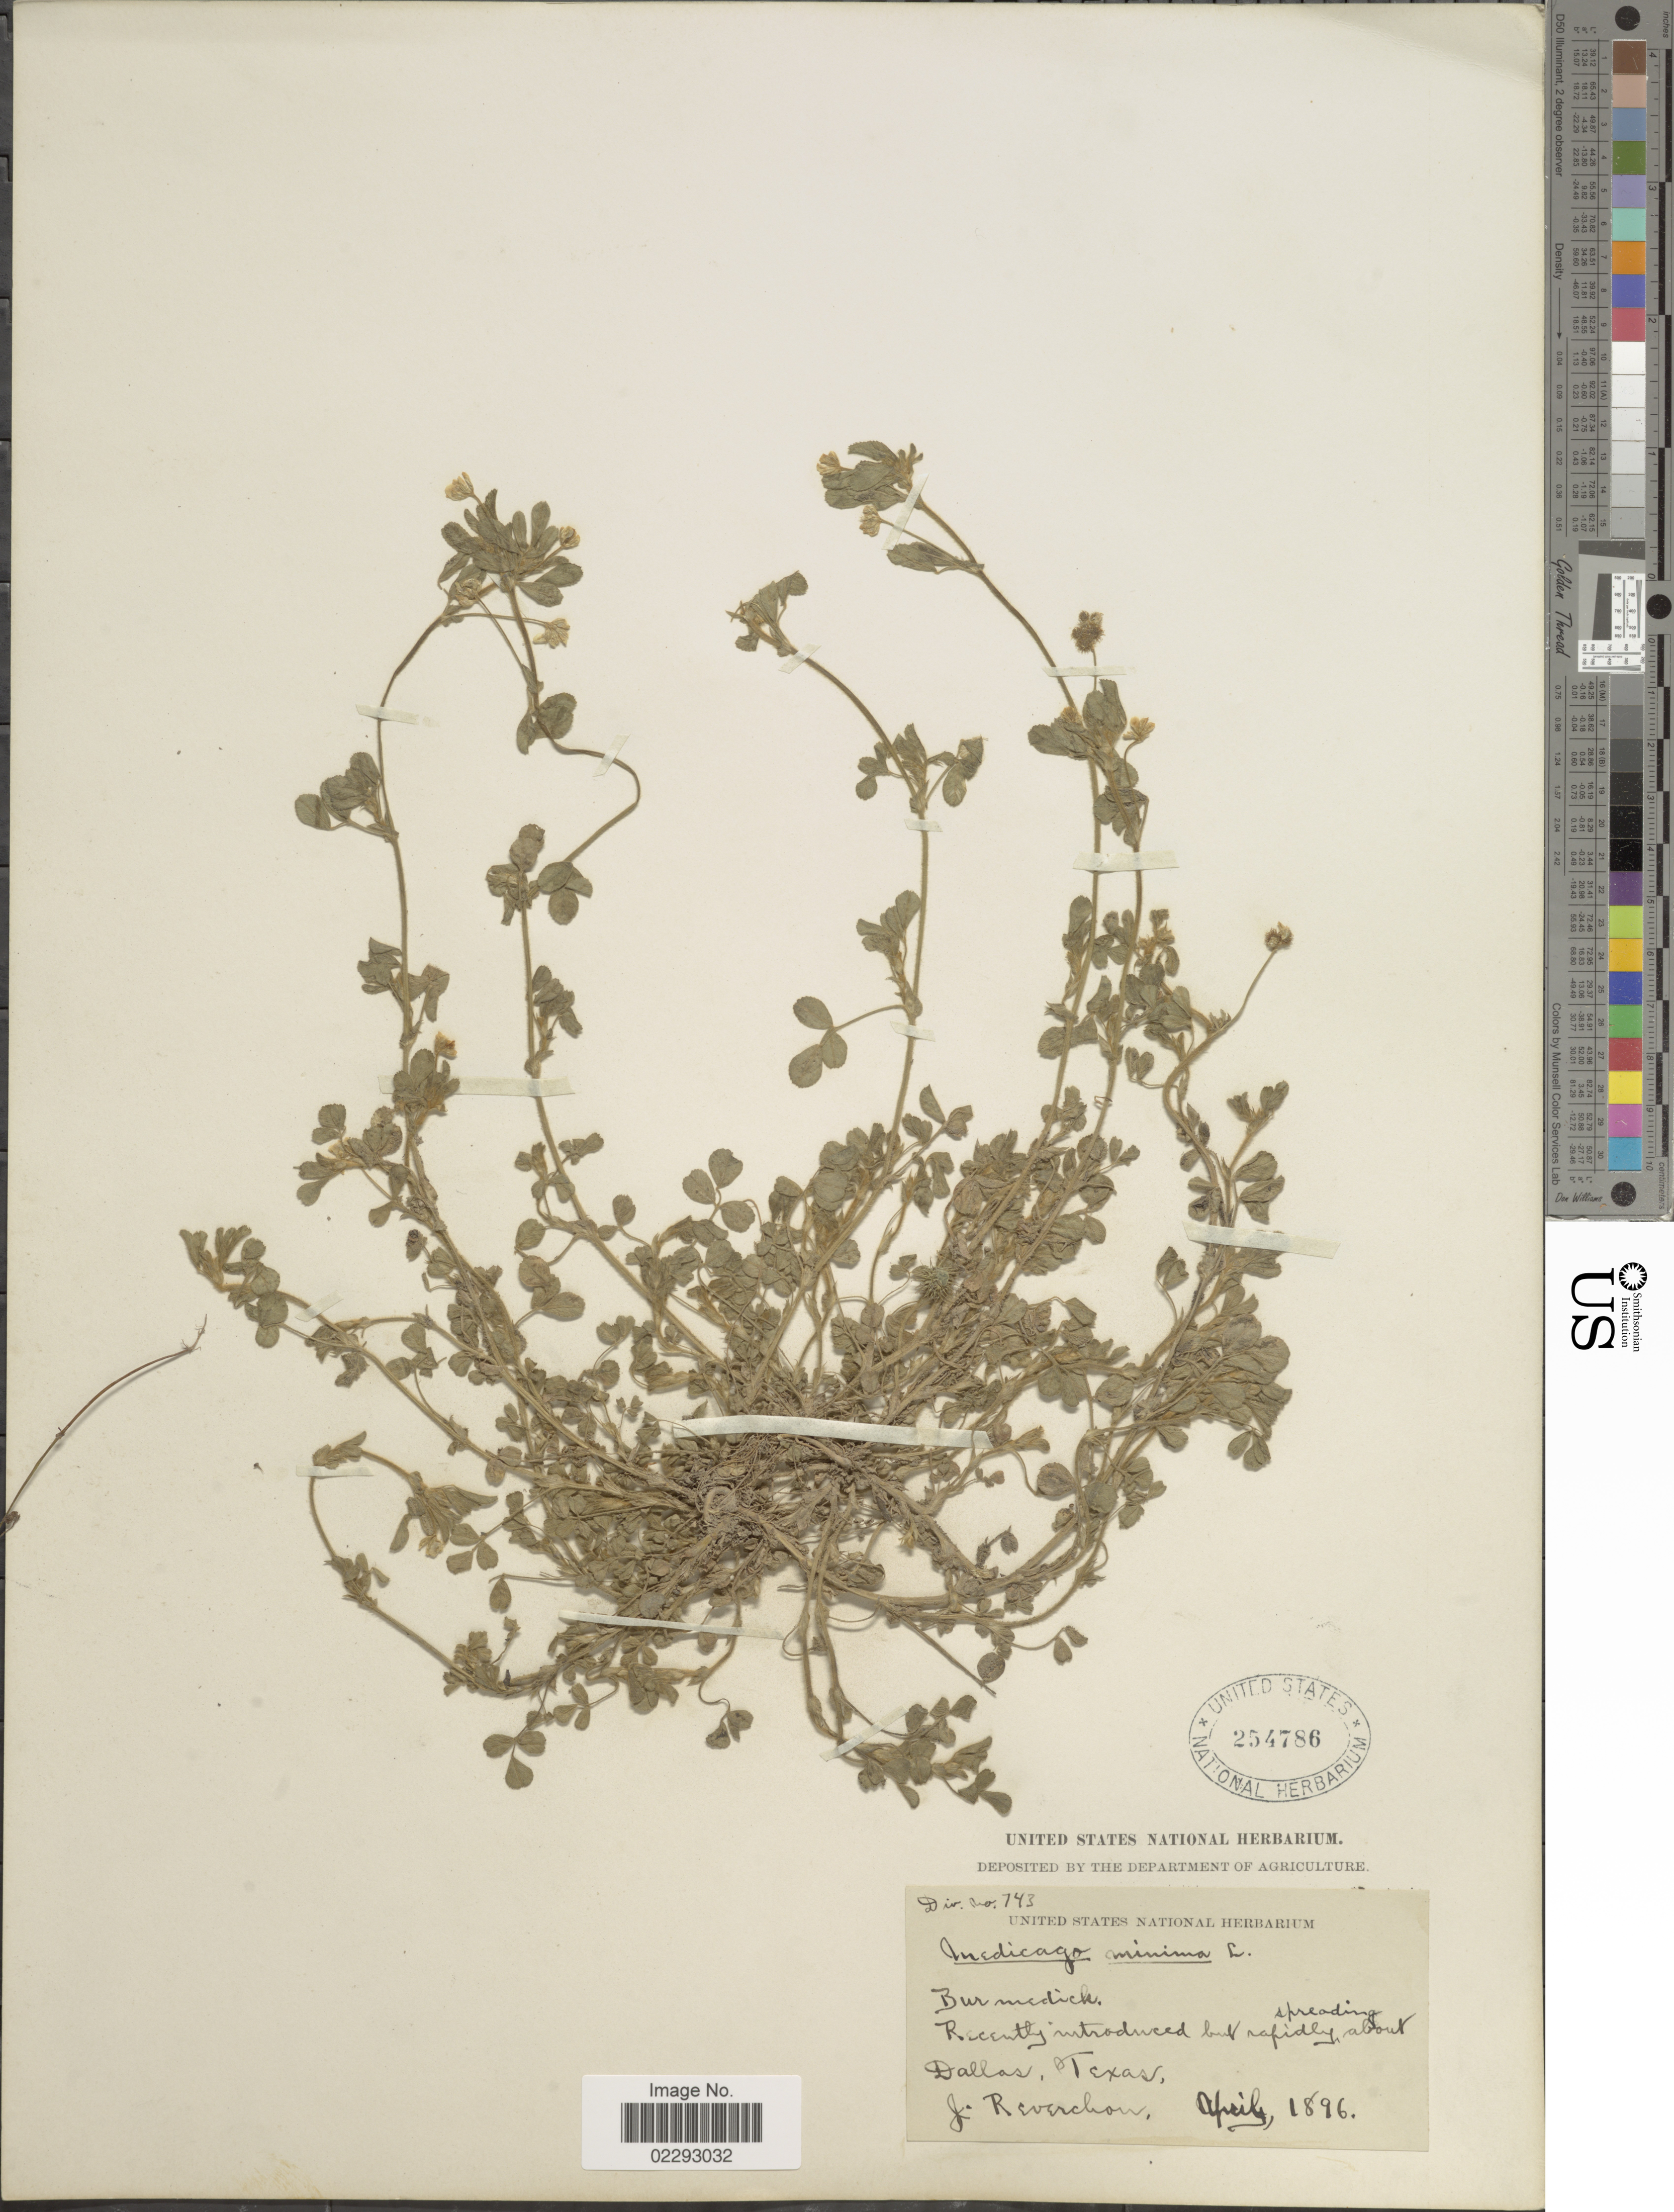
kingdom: Plantae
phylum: Tracheophyta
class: Magnoliopsida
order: Fabales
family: Fabaceae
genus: Medicago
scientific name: Medicago minima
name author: Lam.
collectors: J. Reverchon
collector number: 743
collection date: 1896-04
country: United States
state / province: Texas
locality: Dallas, Texas.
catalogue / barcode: US 254786